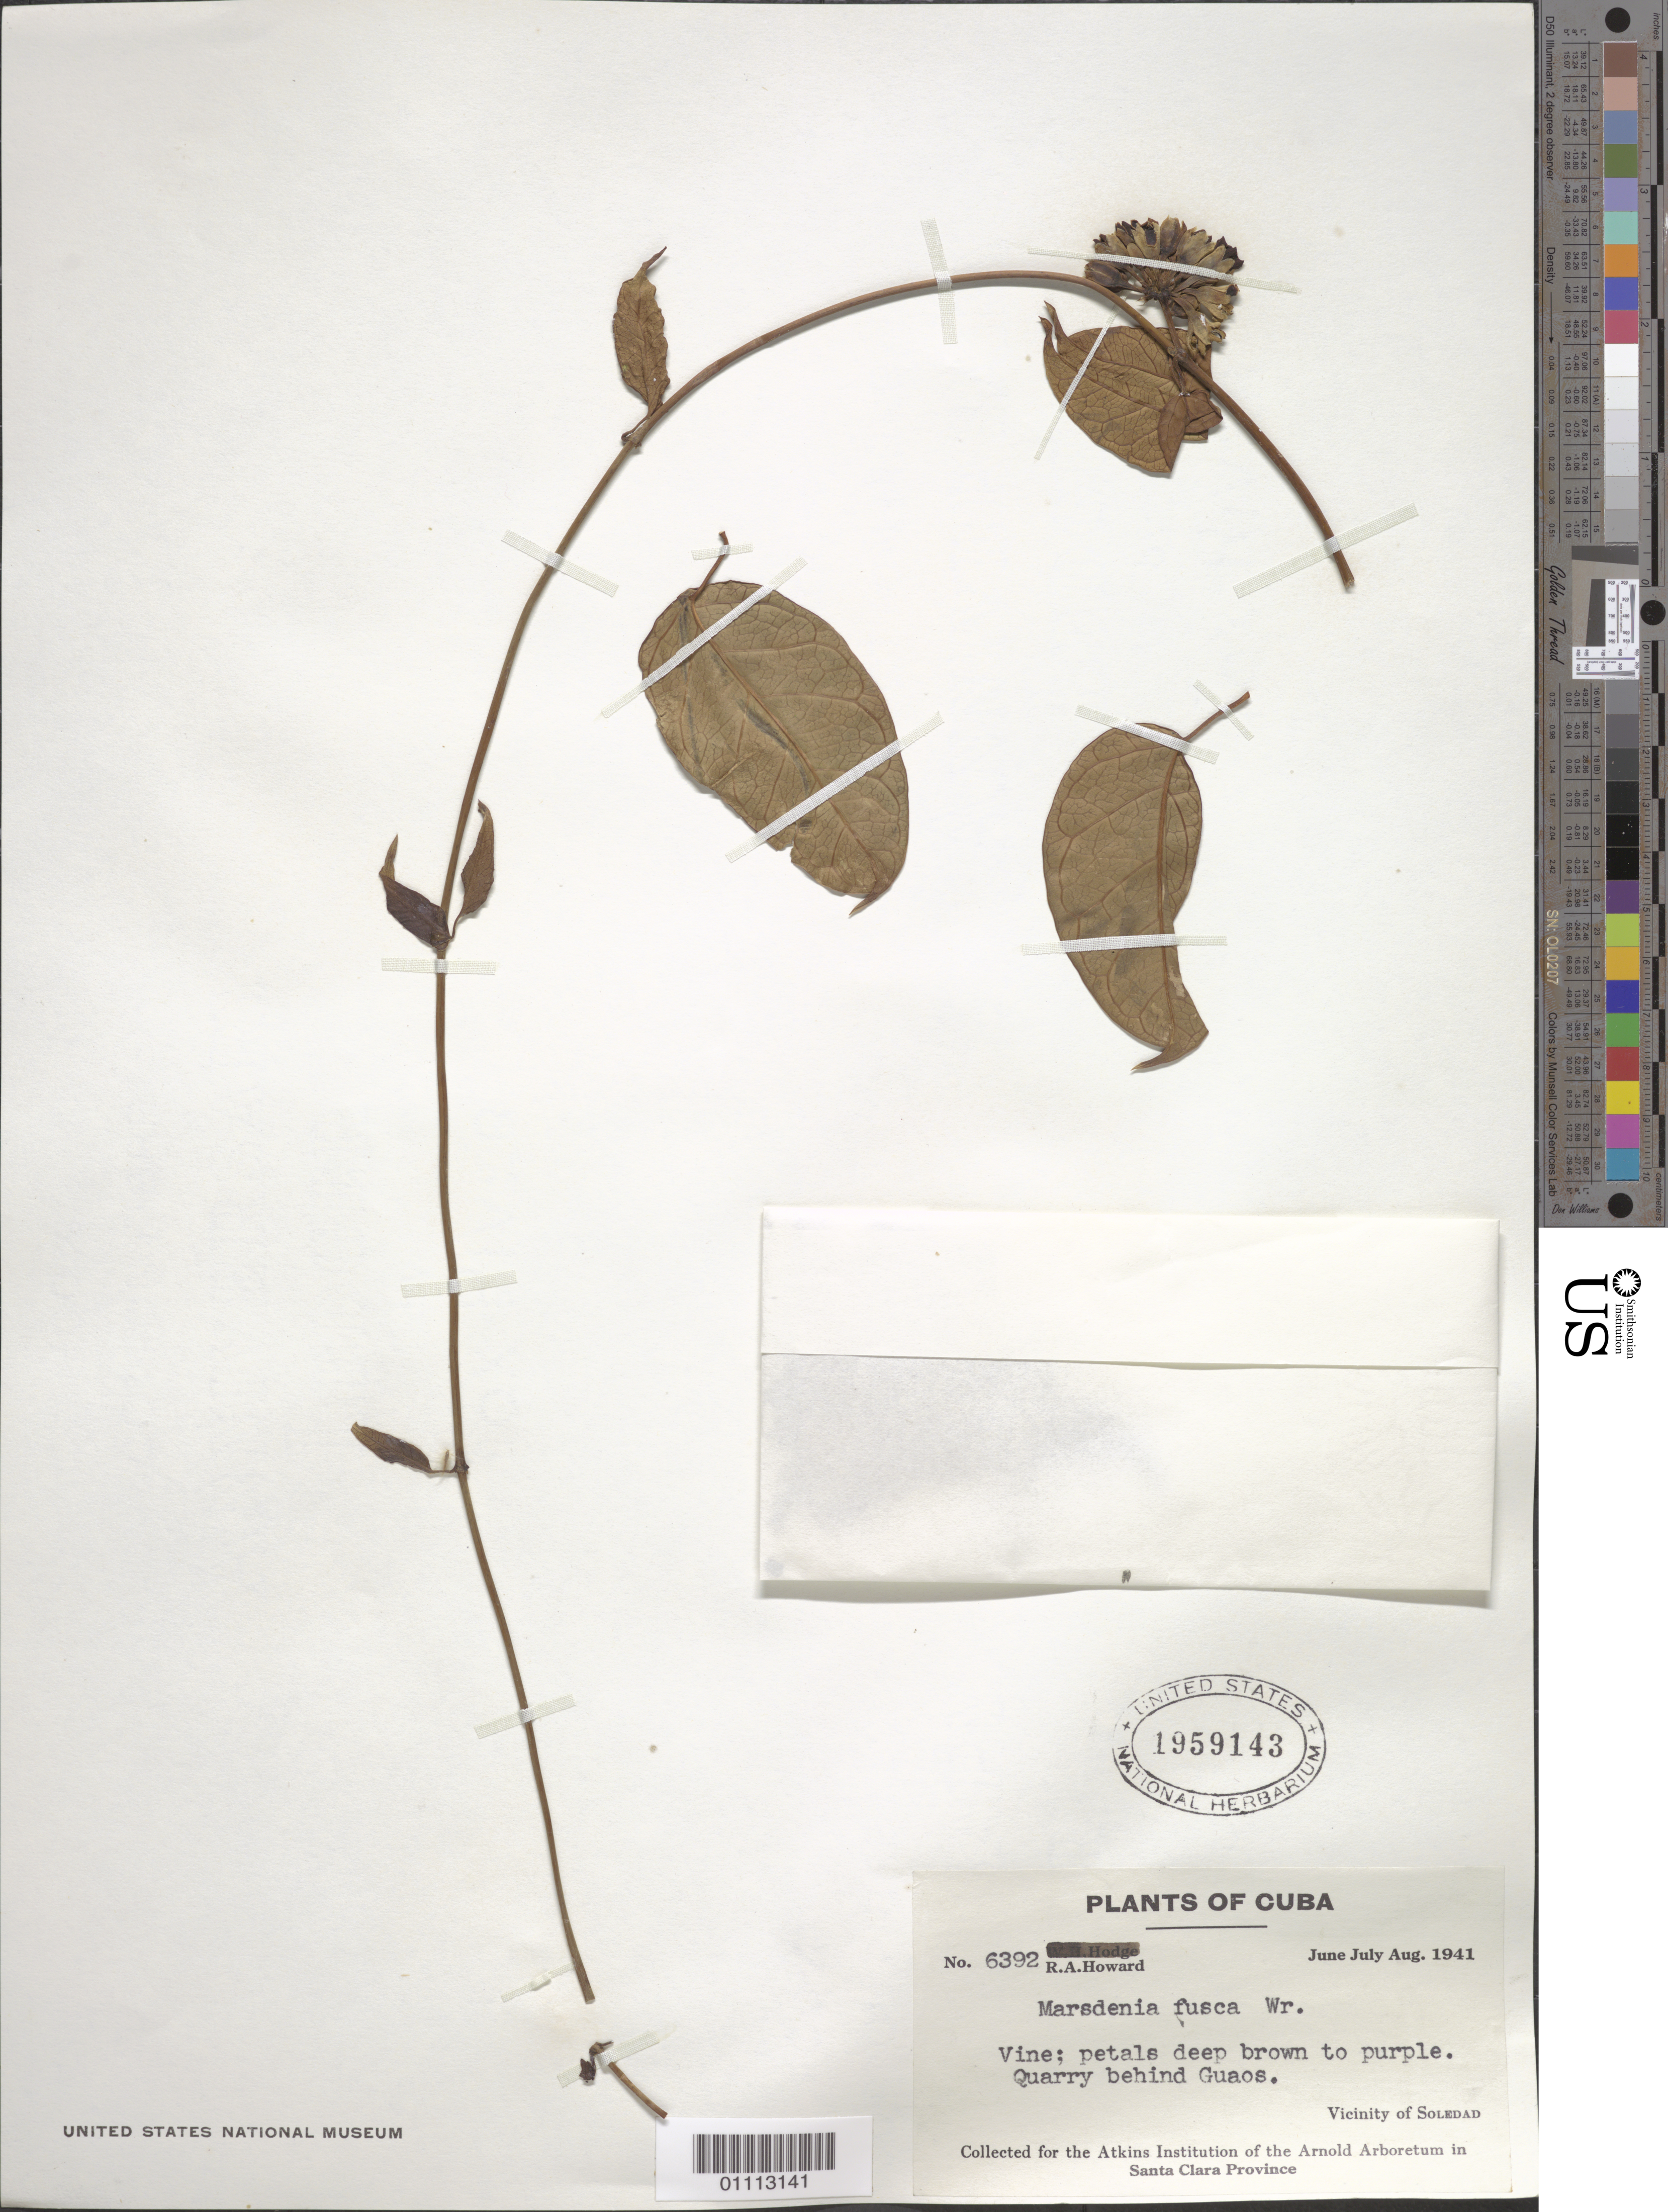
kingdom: Plantae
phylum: Tracheophyta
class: Magnoliopsida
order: Gentianales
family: Apocynaceae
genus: Marsdenia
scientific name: Marsdenia fusca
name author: C. Wright ex Griseb.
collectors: R. A. Howard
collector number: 6392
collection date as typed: Jun 1941 to Aug 1941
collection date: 1941-06/1941-08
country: Cuba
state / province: Cienfuegos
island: Cuba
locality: Vicinity of Soledad Quarry behind Guaos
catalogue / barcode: US 1959143